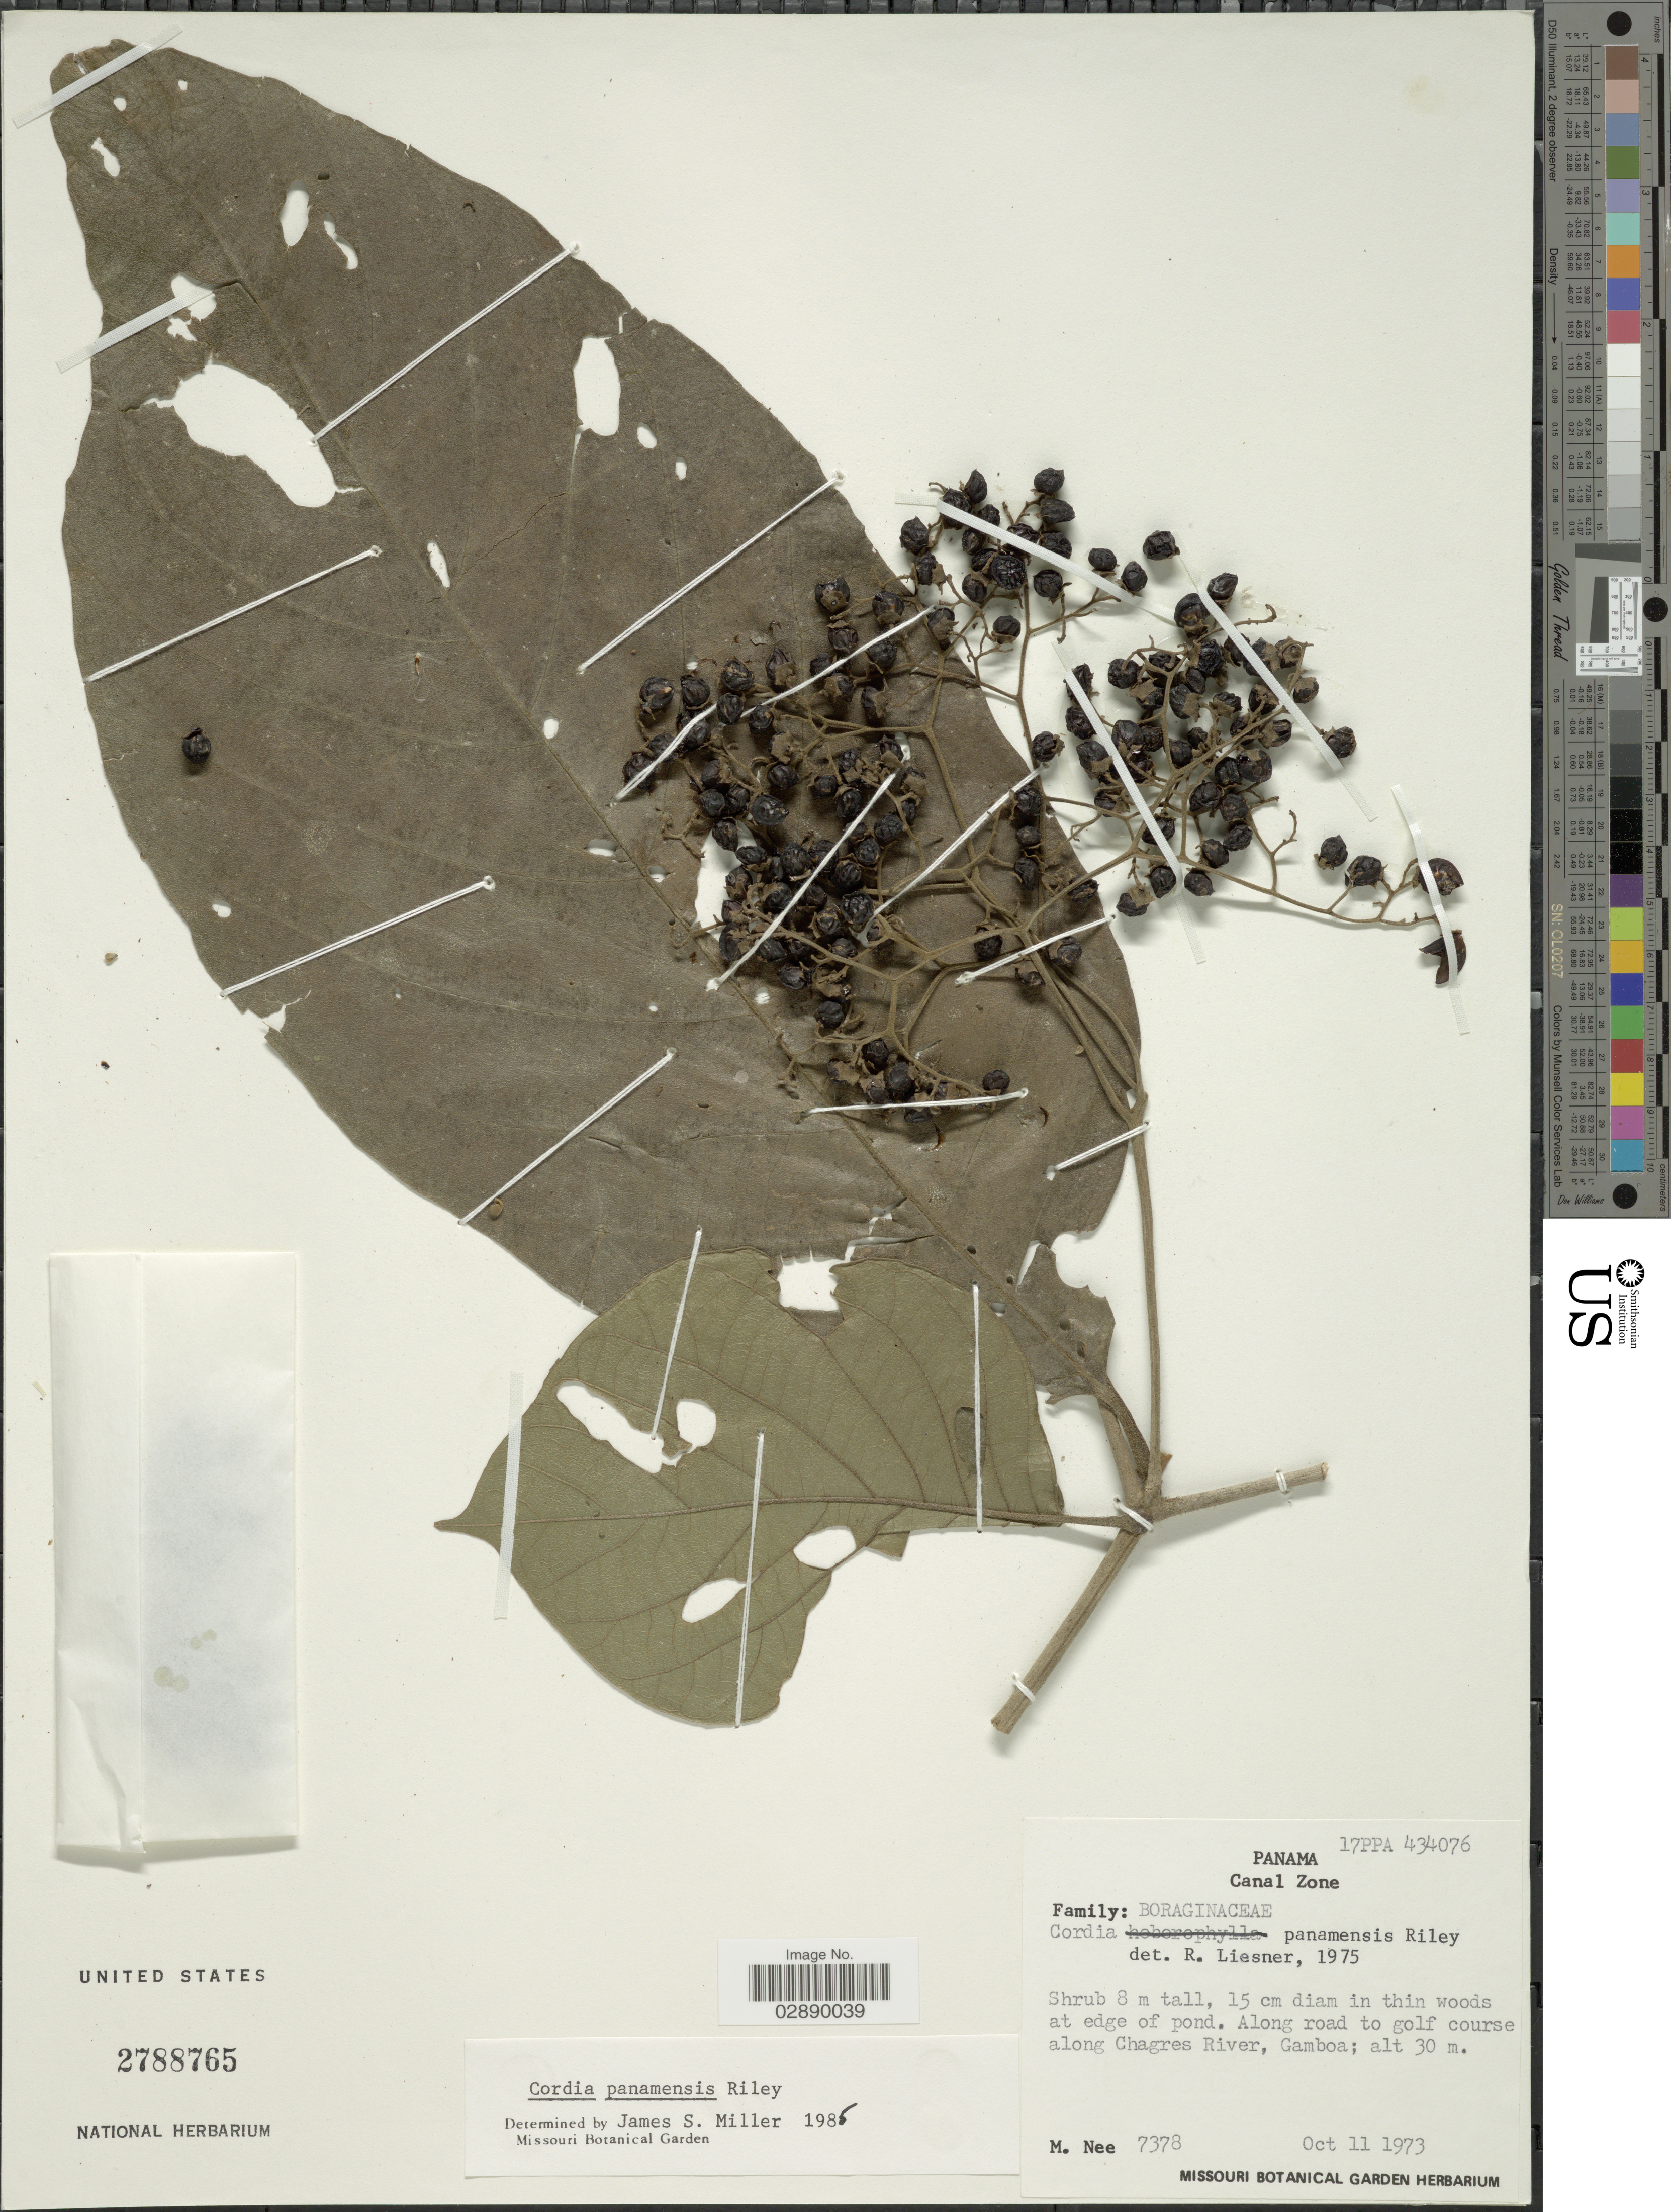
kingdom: Plantae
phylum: Tracheophyta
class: Magnoliopsida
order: Boraginales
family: Cordiaceae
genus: Cordia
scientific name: Cordia panamensis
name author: L. Riley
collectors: M. Nee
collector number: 7378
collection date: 1973-10-11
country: Panama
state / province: Colón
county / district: Canal Zone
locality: Canal Zone. Along road to golf course along Chagres River, Gamboa.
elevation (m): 30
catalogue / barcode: US 2788765